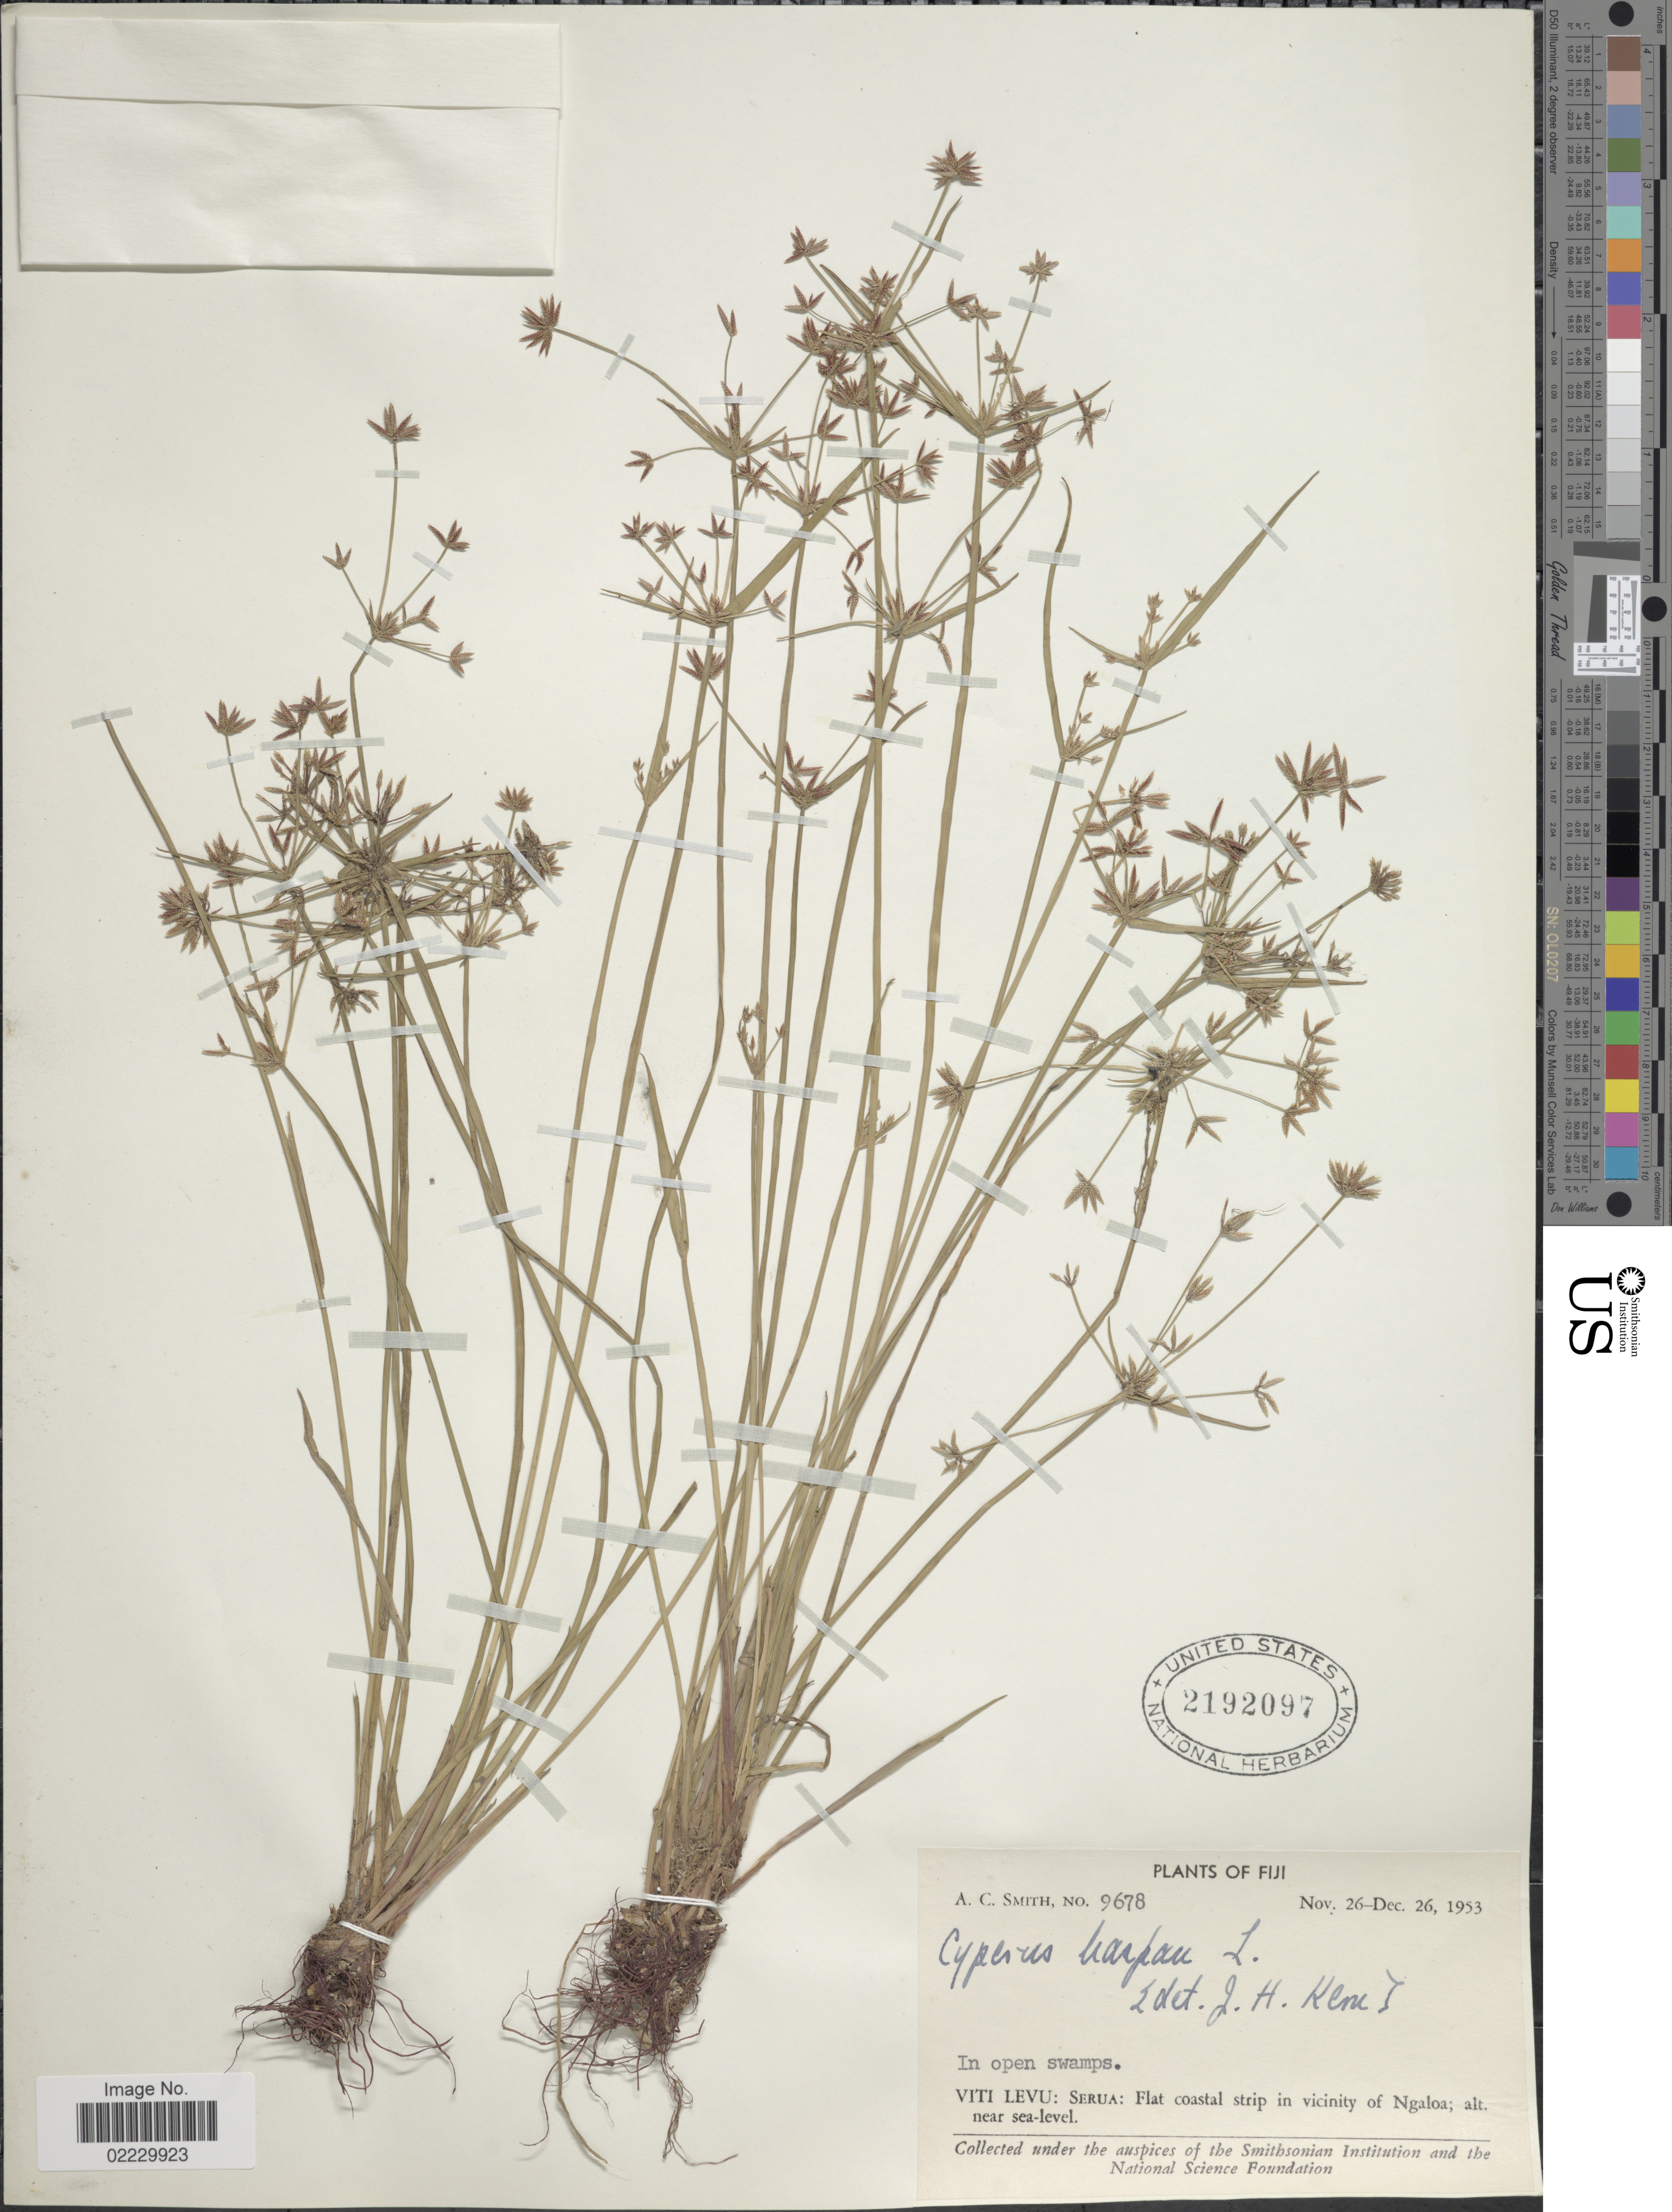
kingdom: Plantae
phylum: Tracheophyta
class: Liliopsida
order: Poales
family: Cyperaceae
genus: Cyperus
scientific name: Cyperus haspan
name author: L.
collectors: A. C. Smith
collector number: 9678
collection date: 1953-11-26/1953-12-26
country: Fiji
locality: Viti Levu: Serua: Flat coastal strip in vicinity of Ngaloa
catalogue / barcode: US 2192097